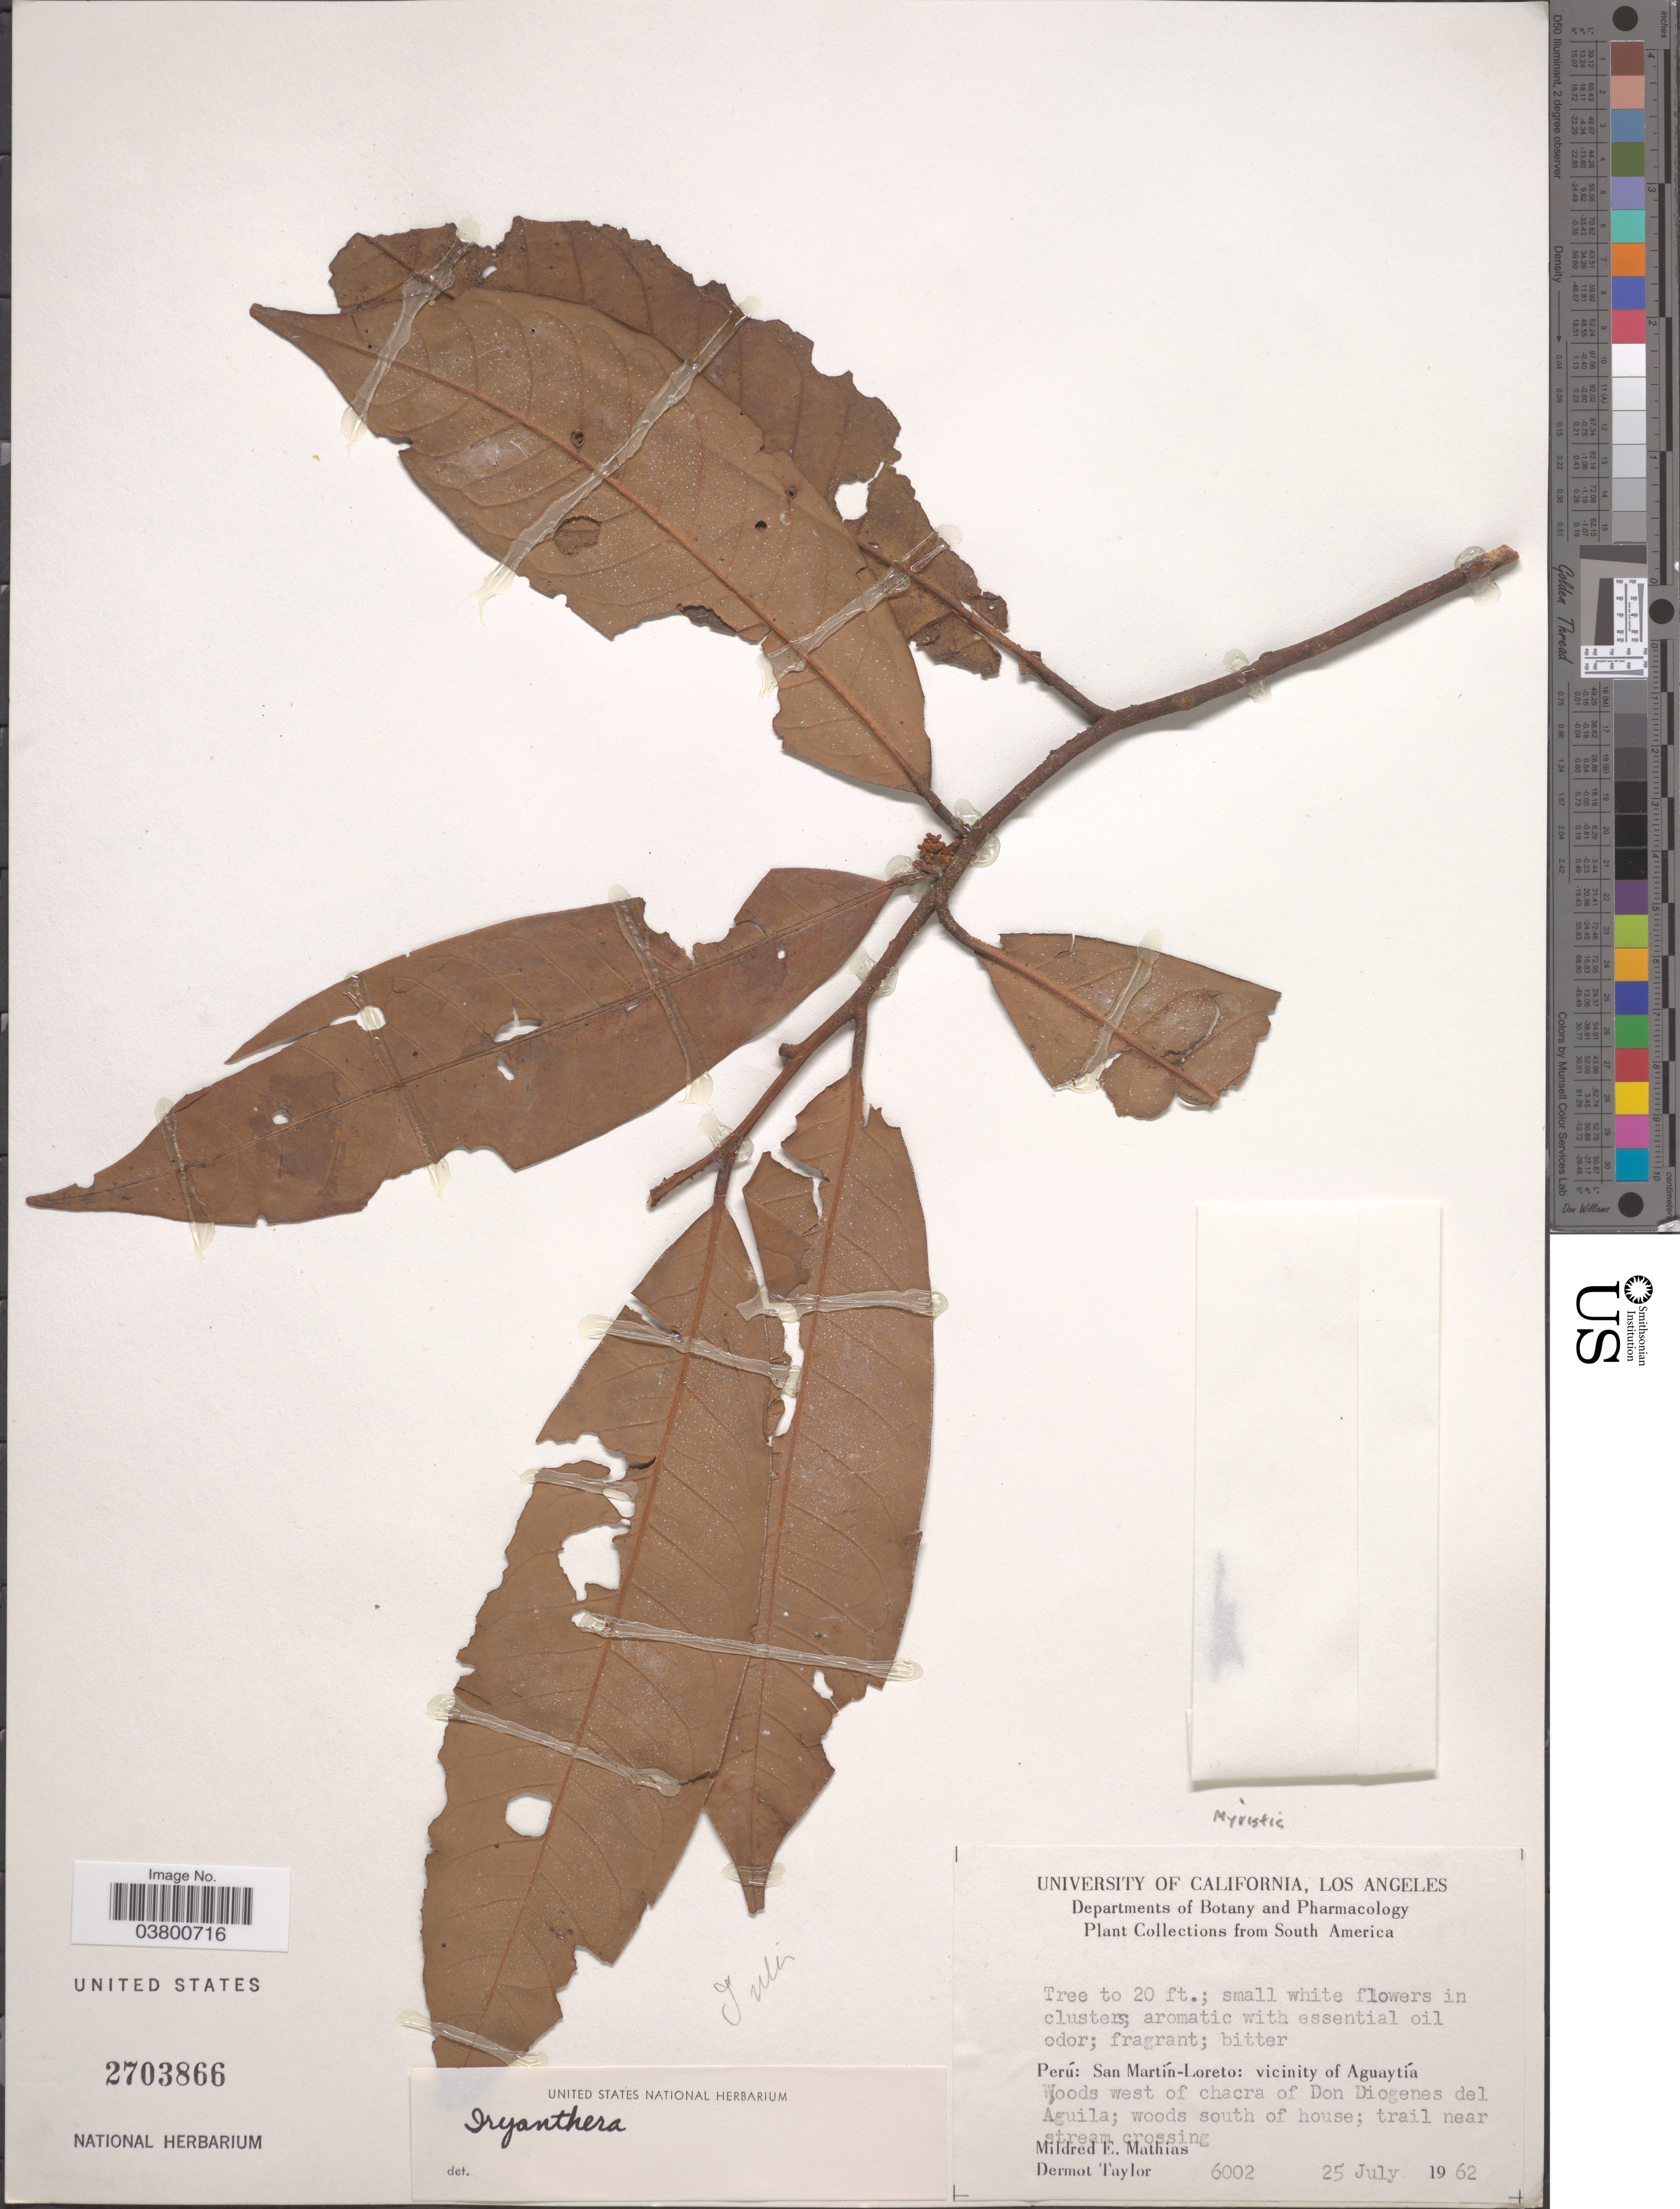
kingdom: Plantae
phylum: Tracheophyta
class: Magnoliopsida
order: Magnoliales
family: Myristicaceae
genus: Iryanthera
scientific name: Iryanthera ulei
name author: Warb.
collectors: M. E. Mathias & D. Taylor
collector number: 6002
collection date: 1962-07-25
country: Peru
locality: San Martín-Loreto: vicinity of Aguaytía. Woods west of chacra of Don Diogenes del Aguila; woods south of house; trail near stream crossing.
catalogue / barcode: US 2703866